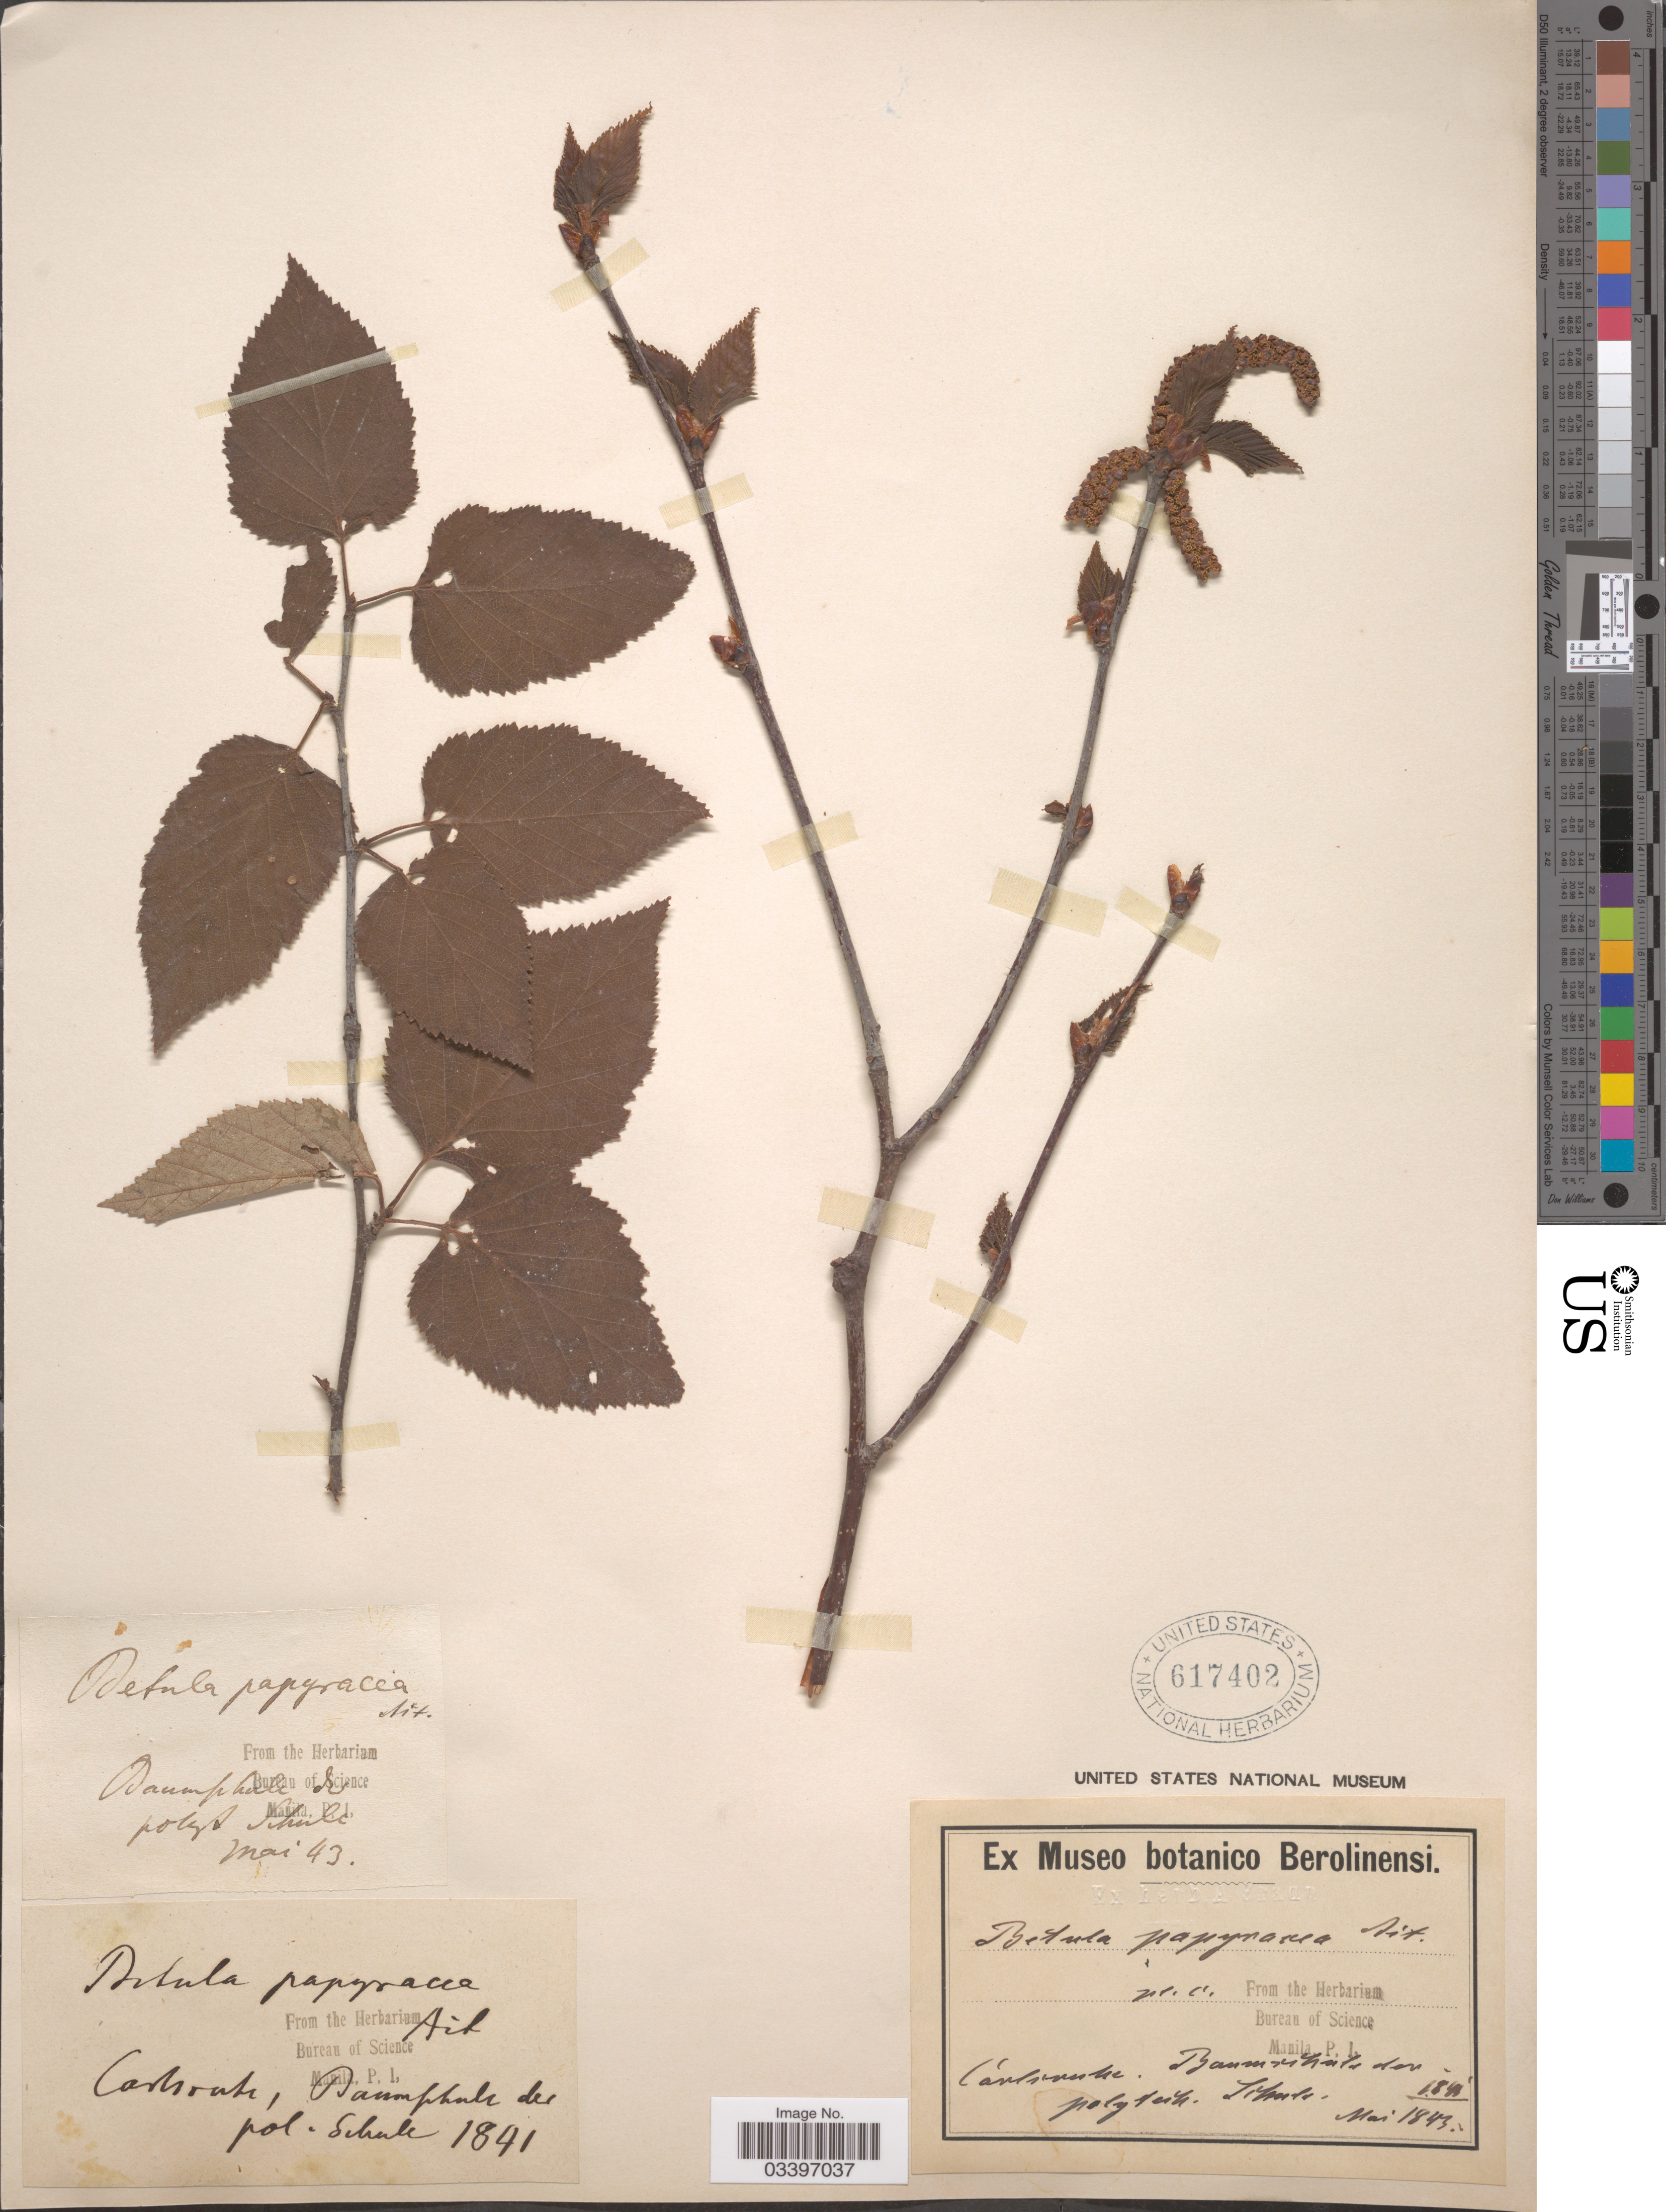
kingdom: Plantae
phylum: Tracheophyta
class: Magnoliopsida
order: Fagales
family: Betulaceae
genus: Betula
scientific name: Betula papyracea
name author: Aiton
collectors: -. Schule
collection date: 1841/1843-05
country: Germany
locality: Carlsruhe. Baumschule der polytech.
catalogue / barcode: US 617402